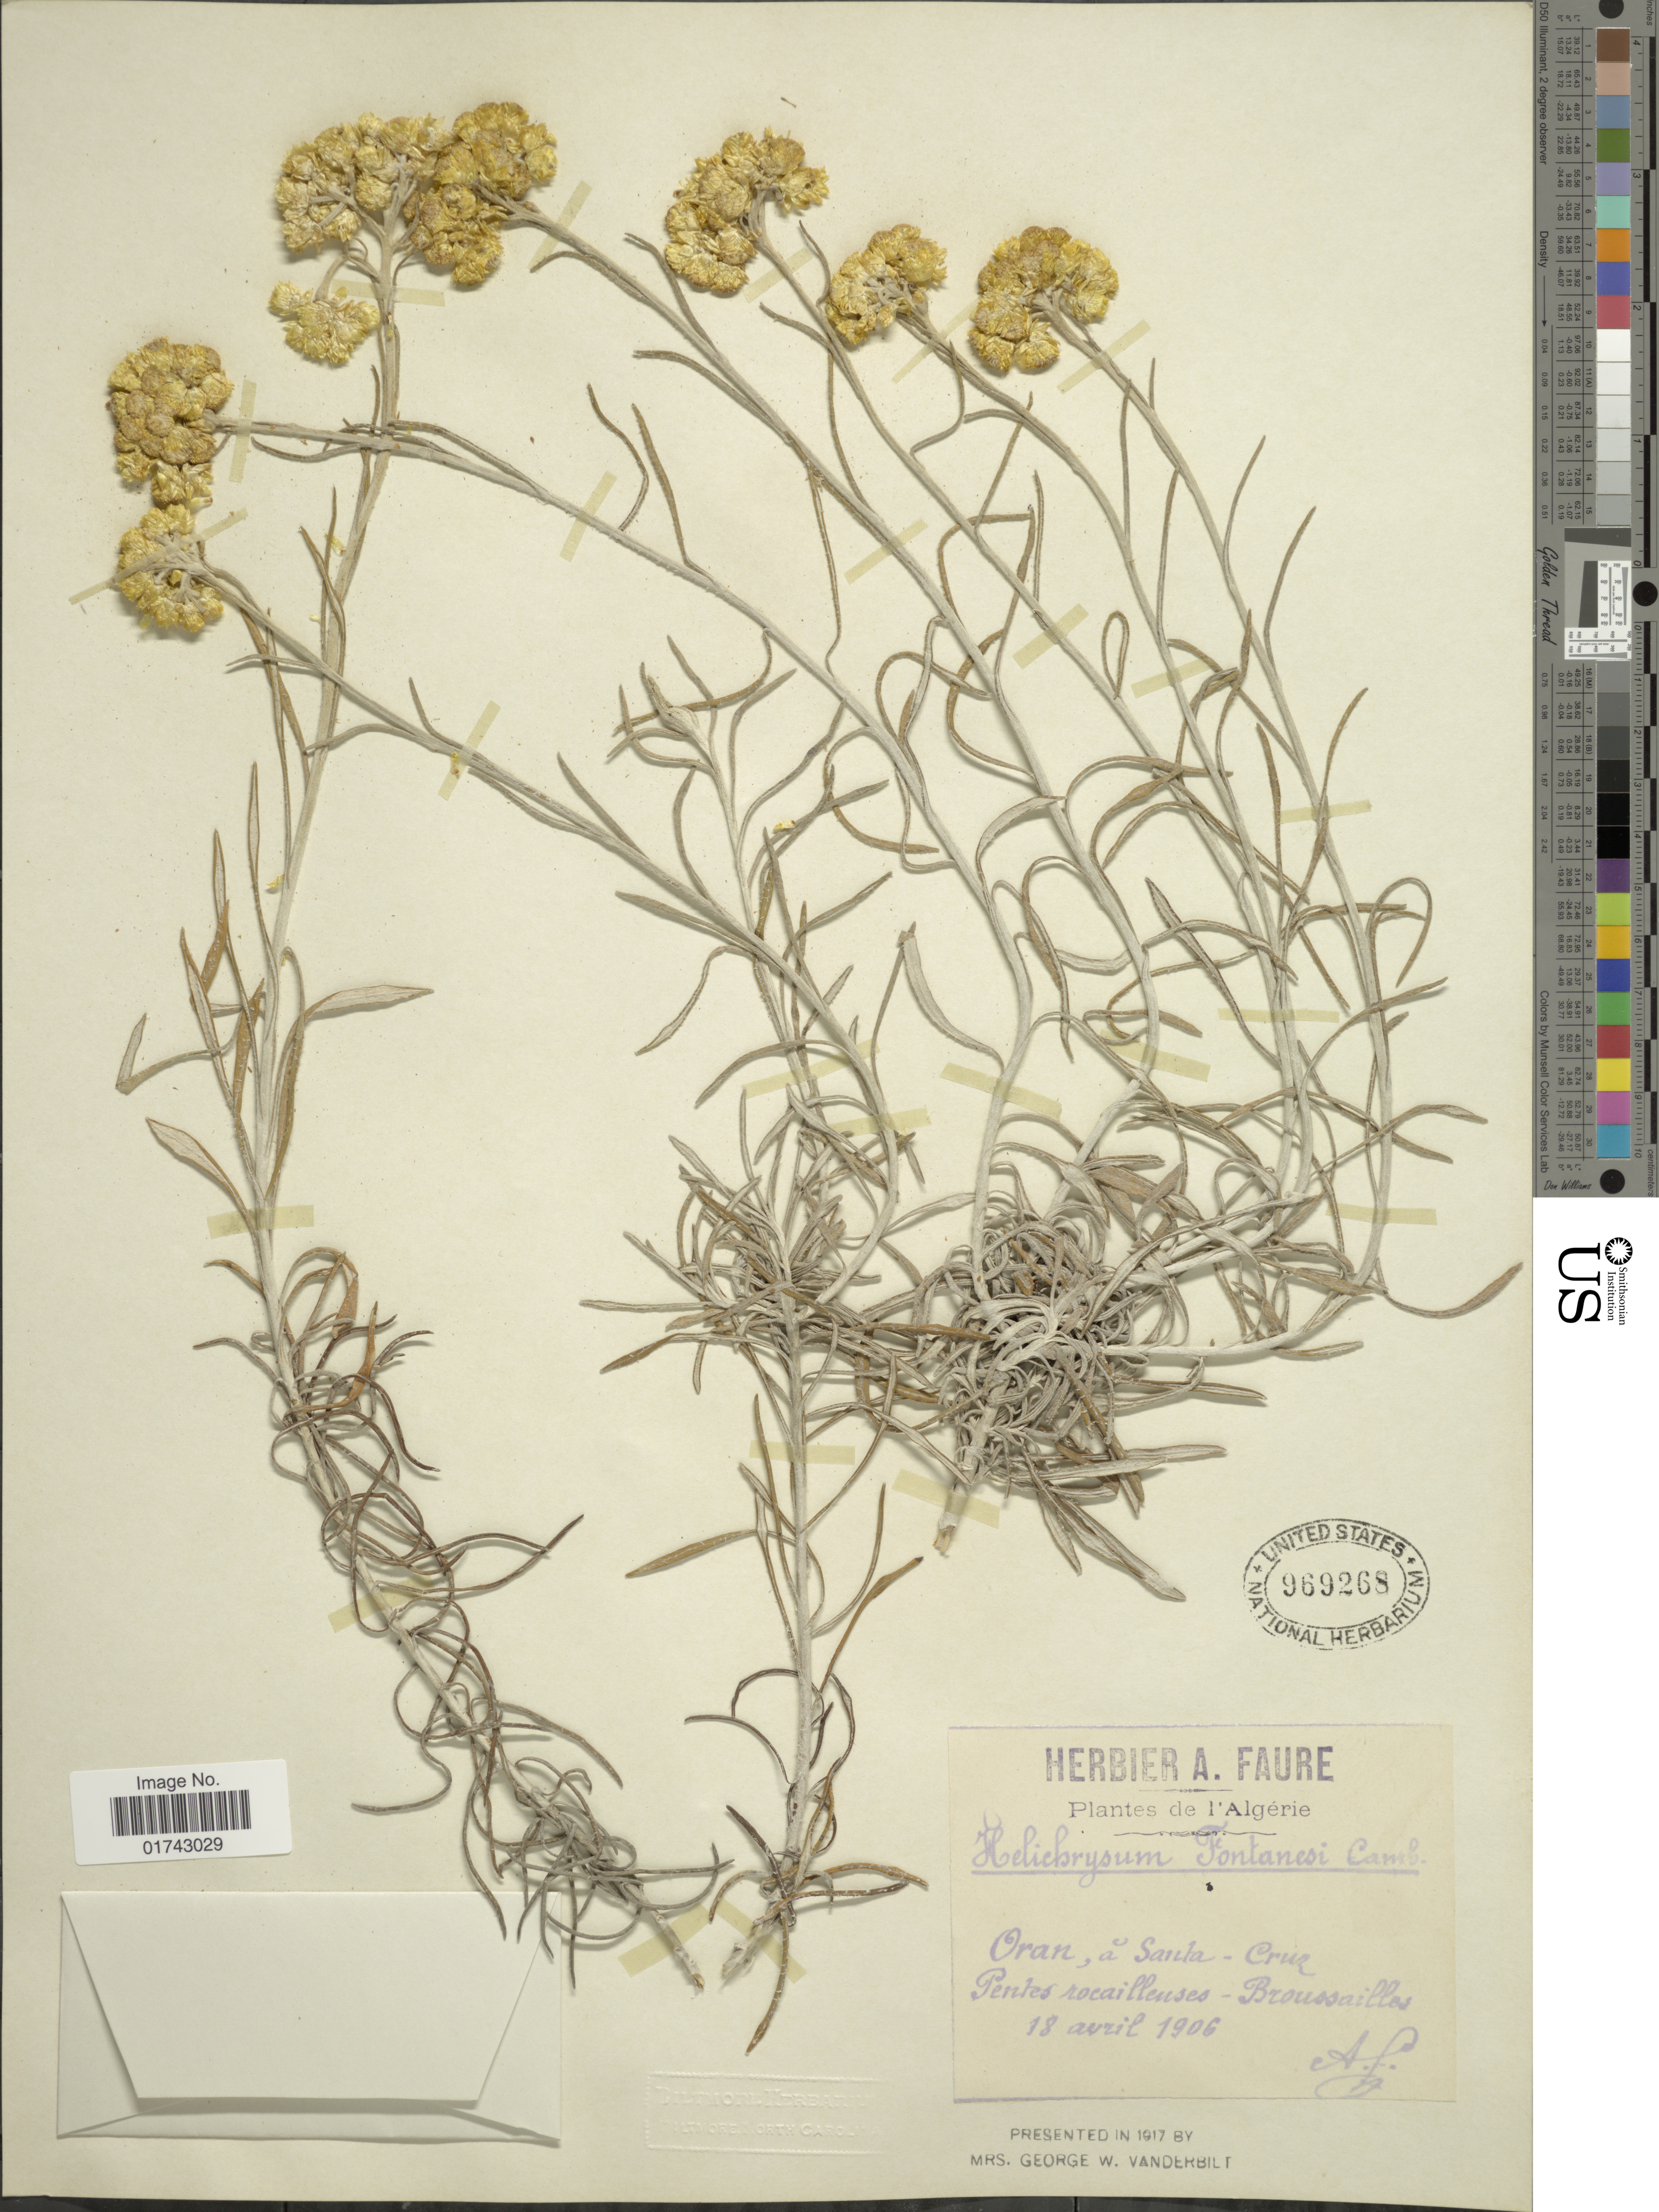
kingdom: Plantae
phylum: Tracheophyta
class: Magnoliopsida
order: Asterales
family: Asteraceae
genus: Helichrysum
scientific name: Helichrysum fontanesii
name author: Cambess.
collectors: A. Faure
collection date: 1906-04-18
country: Algeria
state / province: Oran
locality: De L'Algerie, Oran, a Santa - Cruz, Pentes rocailleuses - Broussaille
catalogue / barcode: US 969268